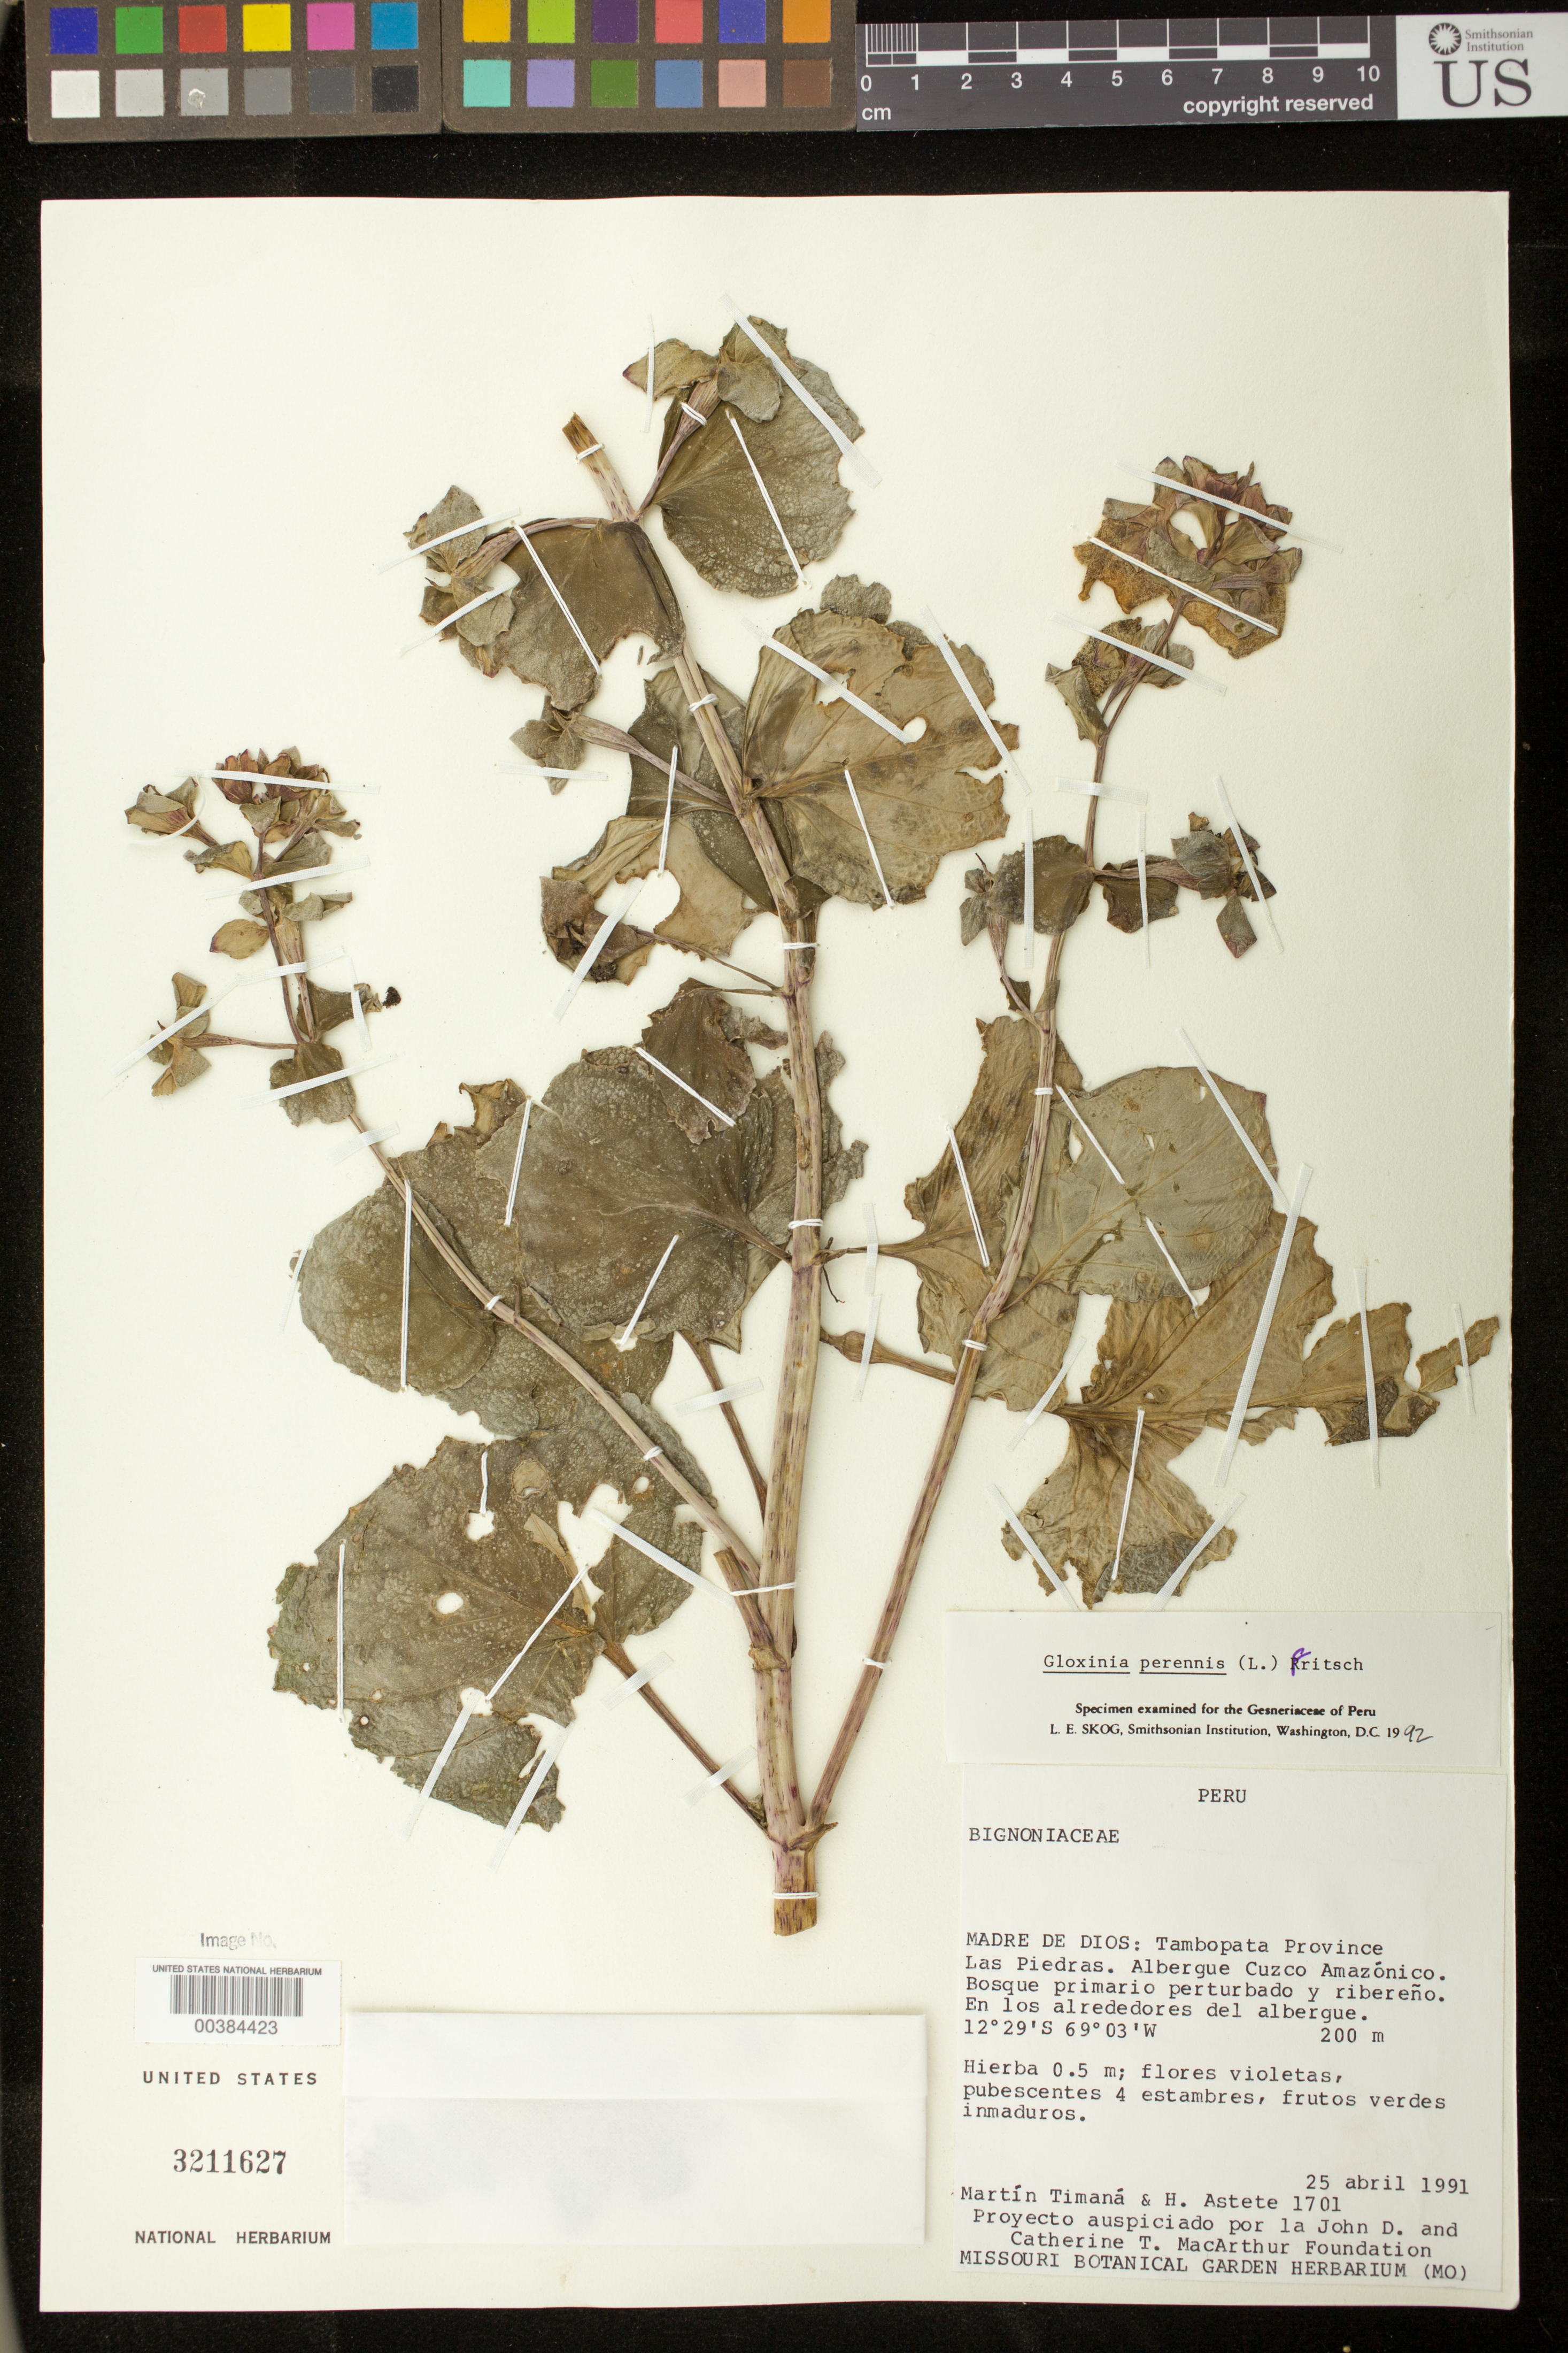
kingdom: Plantae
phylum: Tracheophyta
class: Magnoliopsida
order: Lamiales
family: Gesneriaceae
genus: Gloxinia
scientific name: Gloxinia perennis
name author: (L.) Fritsch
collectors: M. E. Timaná & H. Astete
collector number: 1701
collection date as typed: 25 Apr 1991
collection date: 1991-04-25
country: Peru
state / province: Madre de Dios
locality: Tambopata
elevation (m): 200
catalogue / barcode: US 3211627